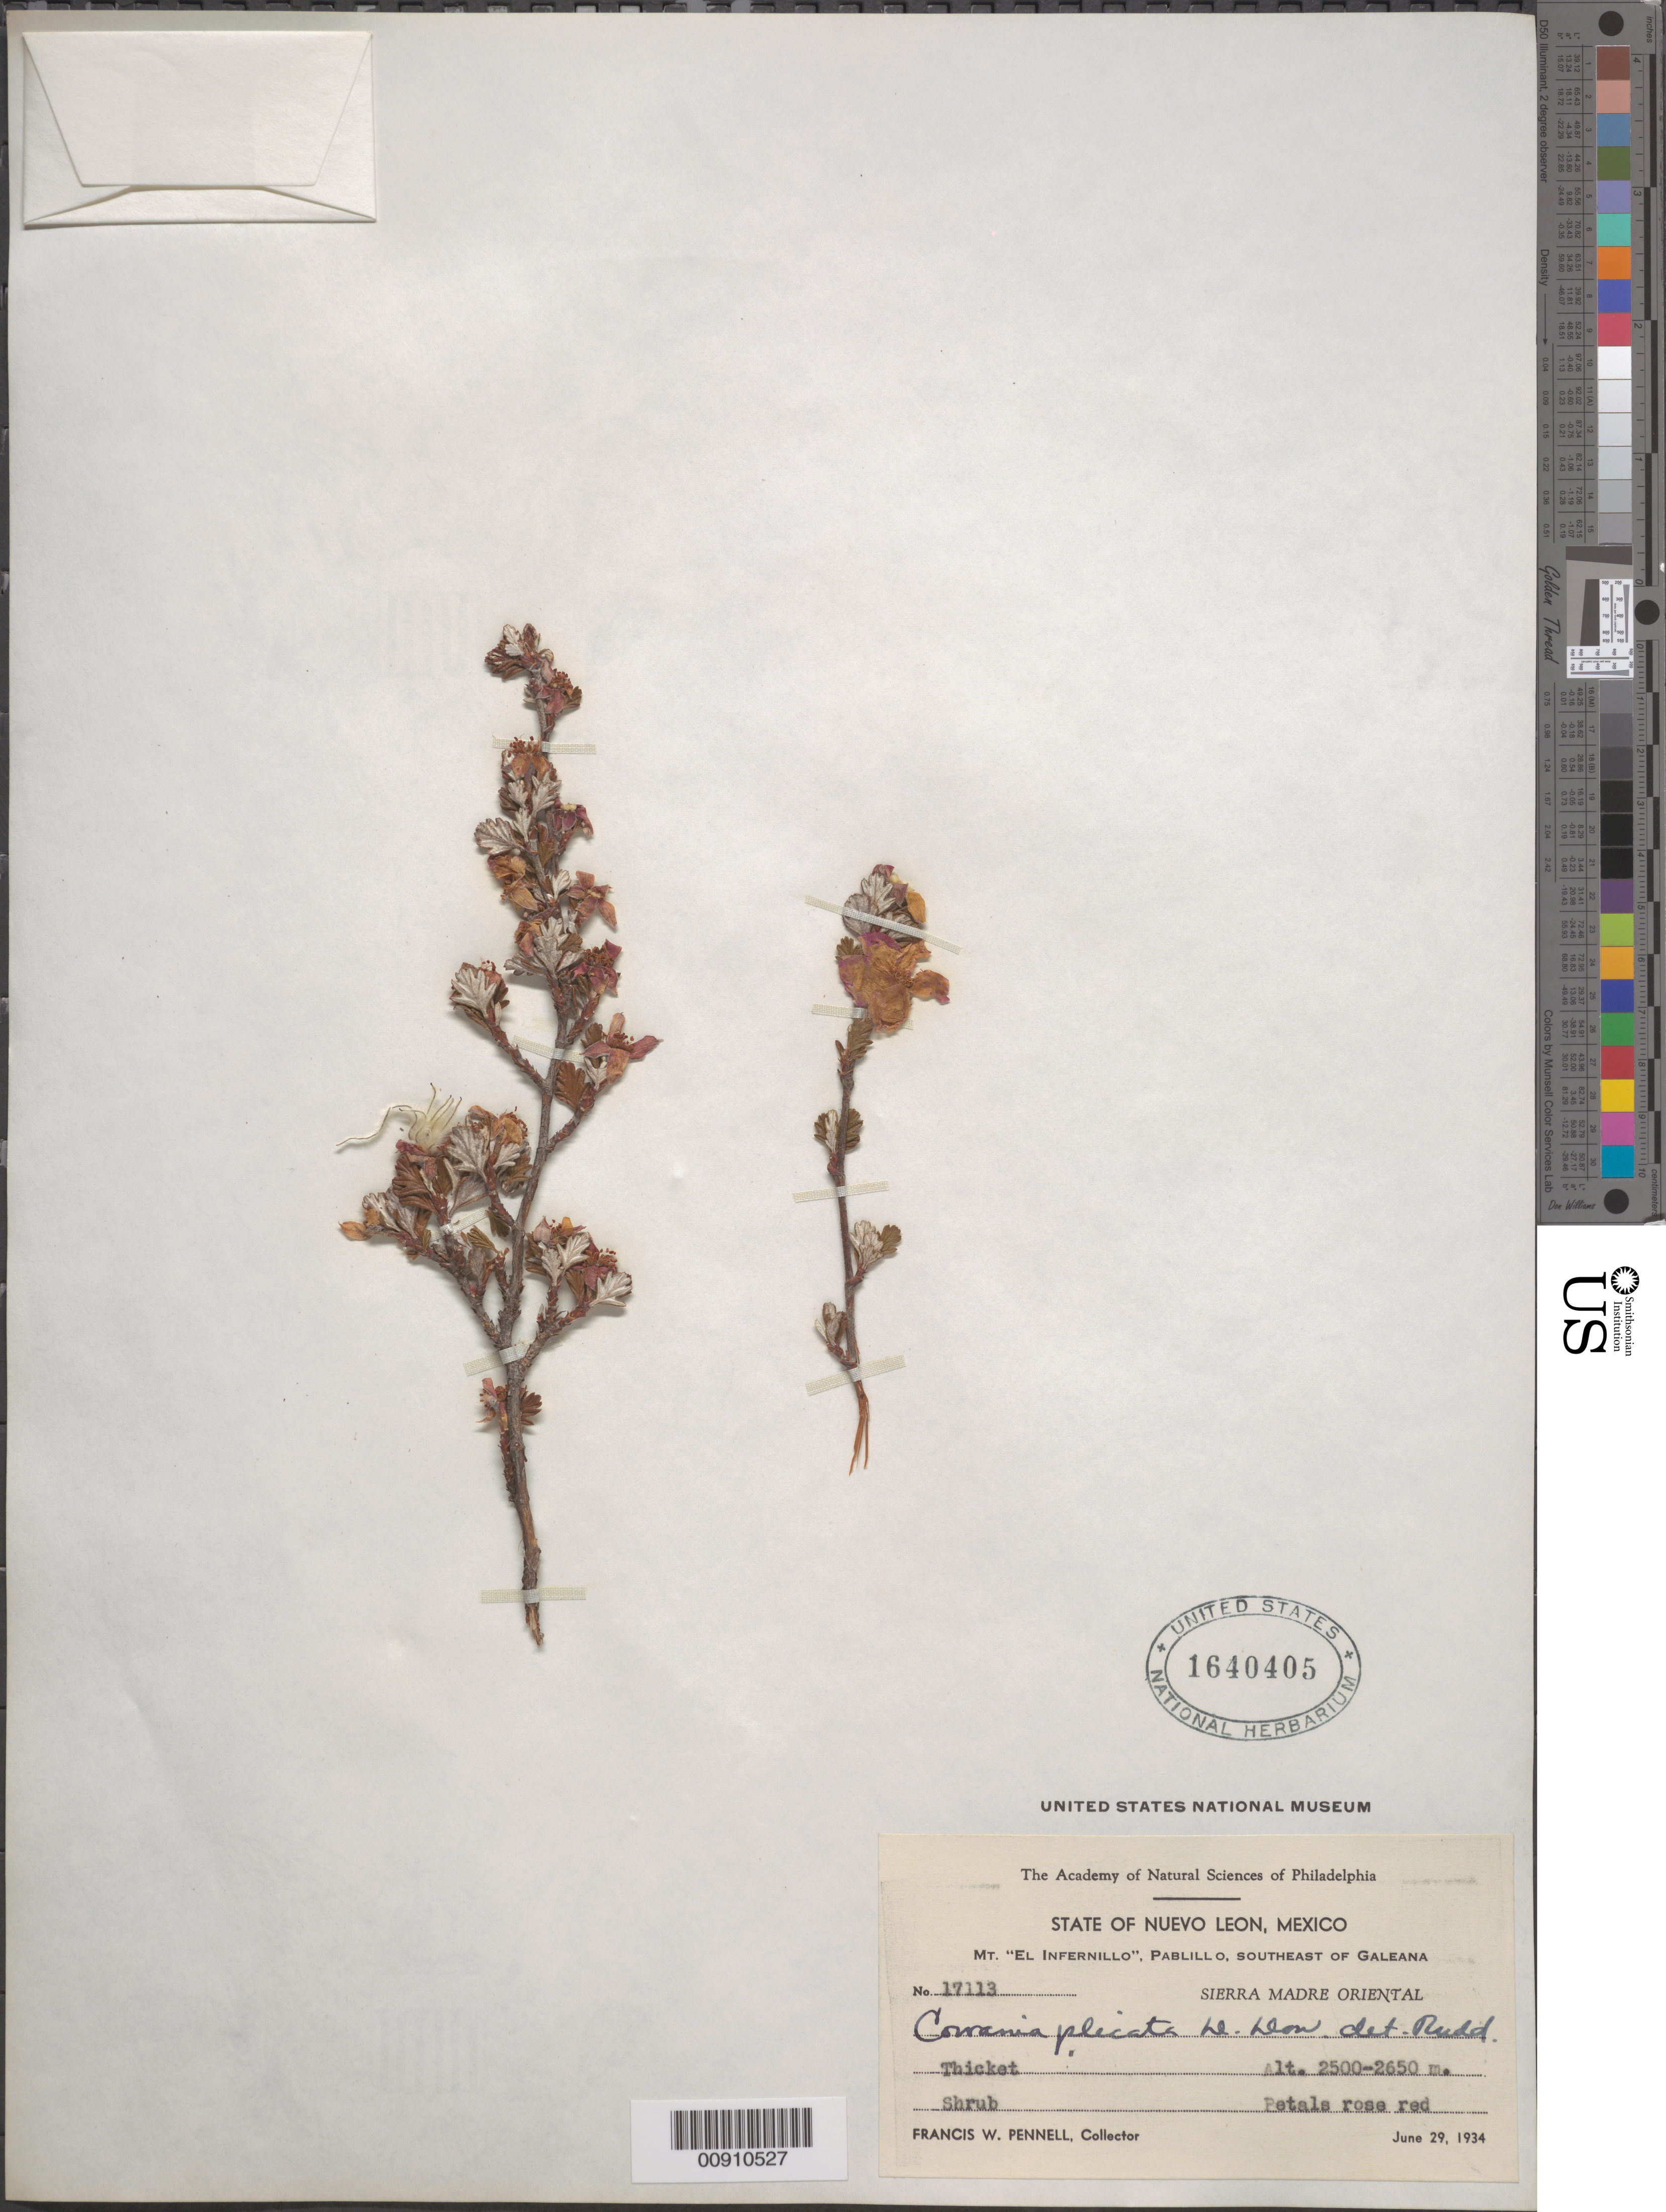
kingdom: Plantae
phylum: Tracheophyta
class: Magnoliopsida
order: Rosales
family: Rosaceae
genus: Purshia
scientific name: Purshia plicata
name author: (D. Don) Henrickson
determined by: Strong, Mark T., (BOT), Smithsonian Institution - National Museum of Natural History (UNITED STATES)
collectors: F. W. Pennell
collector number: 17113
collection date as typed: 29 Jun 1934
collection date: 1934-06-29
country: Mexico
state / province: Nuevo León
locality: Mt. "El Infiernillo", Pablillo, southeast of Galeana, State of Nuevo León. Sierra Madre Oriental.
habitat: Thicket.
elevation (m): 2650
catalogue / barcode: US 1640405